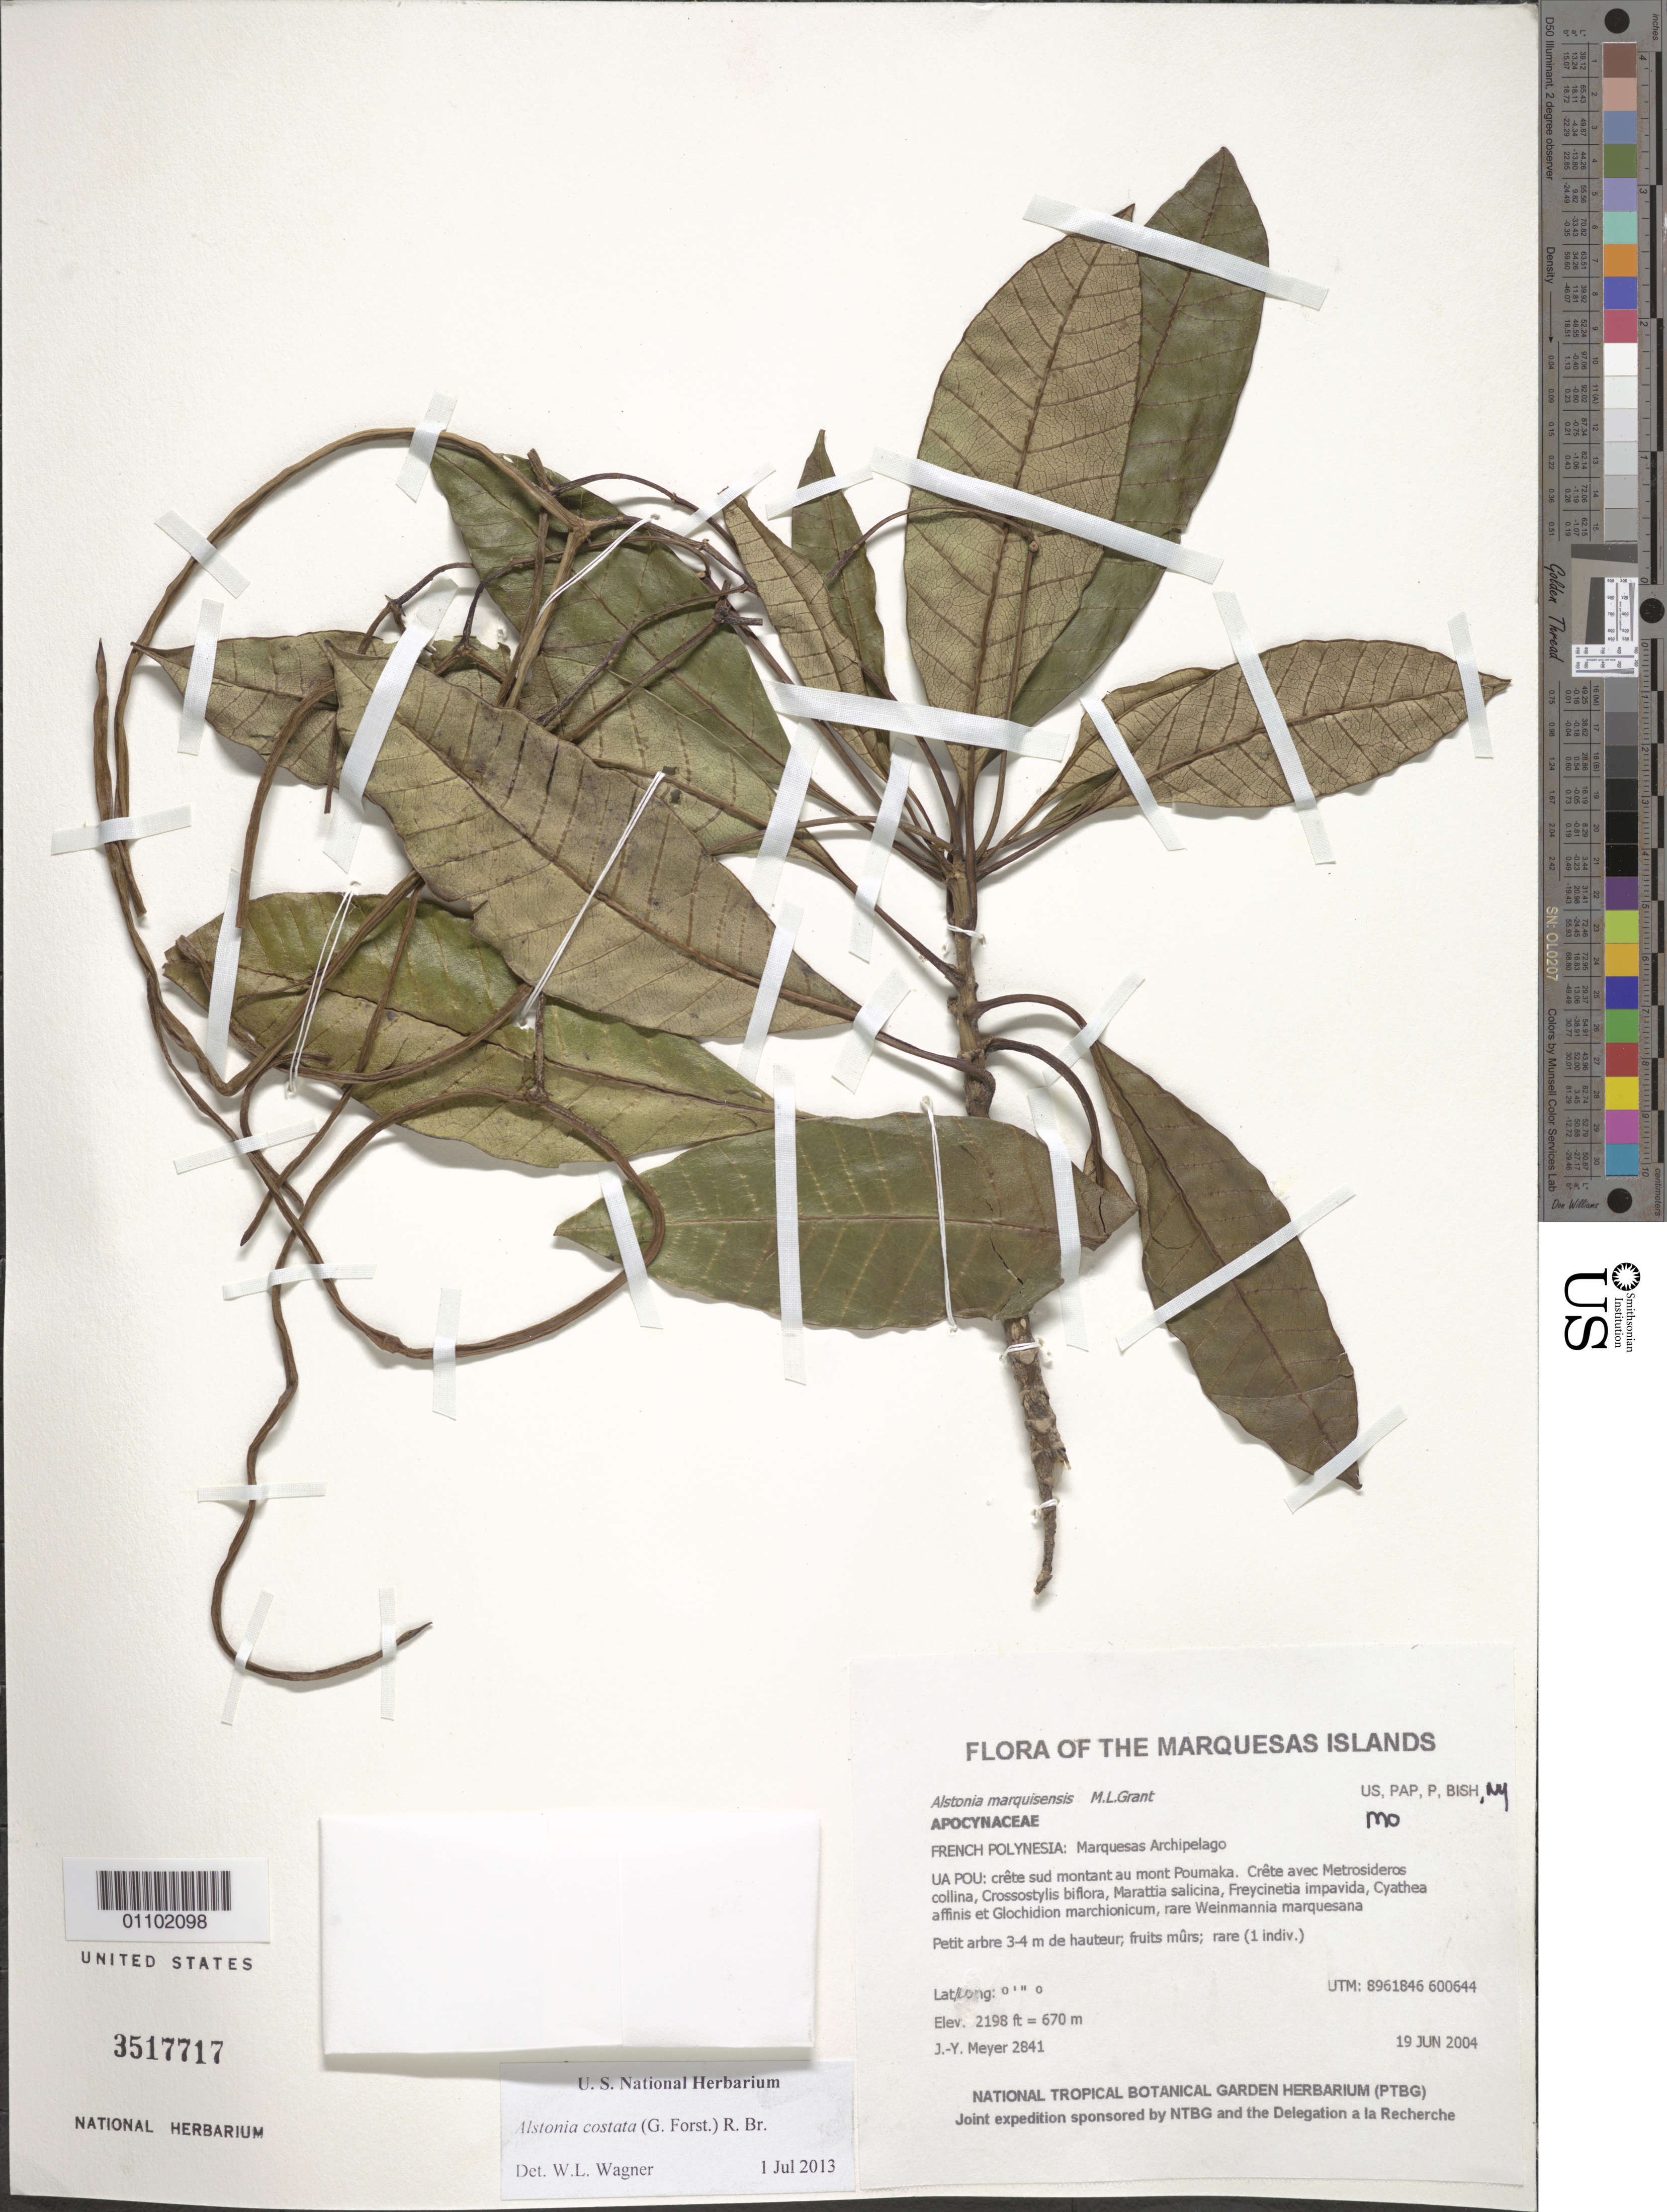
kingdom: Plantae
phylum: Tracheophyta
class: Magnoliopsida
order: Gentianales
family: Apocynaceae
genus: Alstonia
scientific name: Alstonia costata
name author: (G. Forst.) R. Br.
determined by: Lorence, David H., (PTBG), National Tropical Botanical Garden (UNITED STATES)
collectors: J.-Y. Meyer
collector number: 2841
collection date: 2004-06-19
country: French Polynesia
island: Ua Pou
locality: crête sud montant au mont Poumaka. Crête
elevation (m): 670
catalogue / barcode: US 3517717